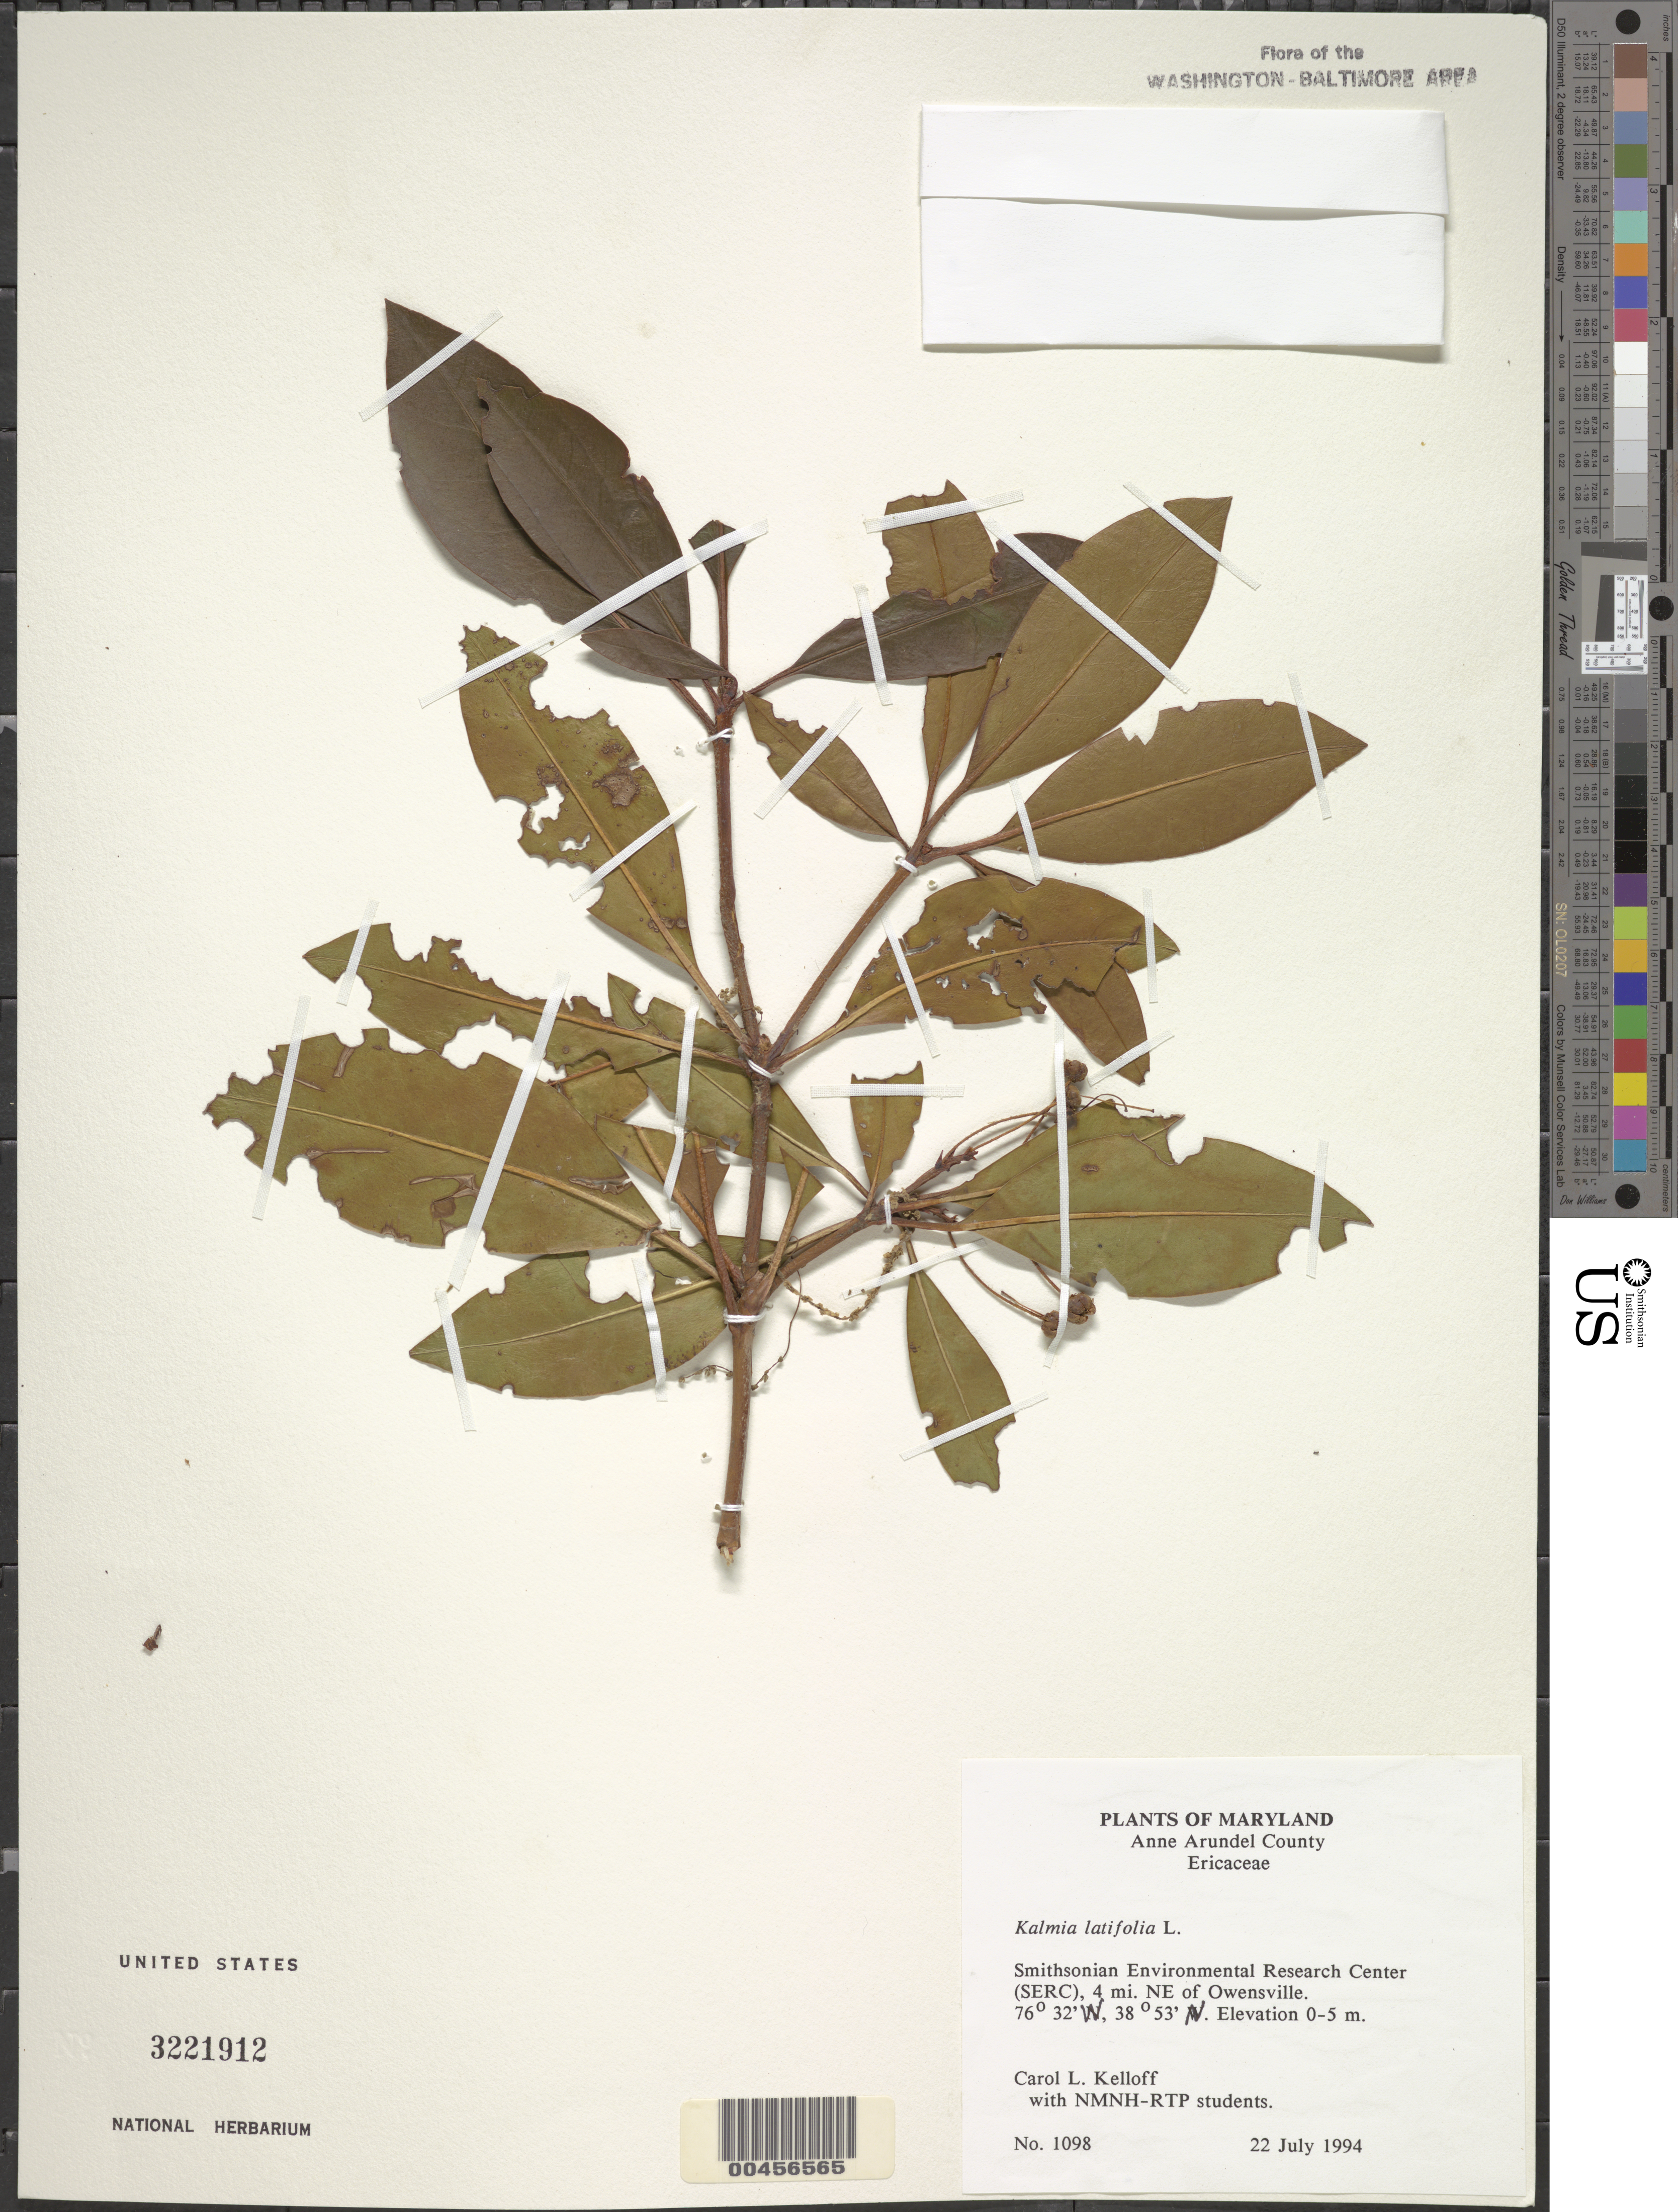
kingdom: Plantae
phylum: Tracheophyta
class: Magnoliopsida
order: Ericales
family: Ericaceae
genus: Kalmia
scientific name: Kalmia latifolia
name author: L.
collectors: C. L. Kelloff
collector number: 1098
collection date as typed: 22 Jul 1994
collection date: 1994-07-22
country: United States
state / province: Maryland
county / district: Anne Arundel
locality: NE of Owensville, Smithsonian Environmental Research Center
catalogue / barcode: US 3221912